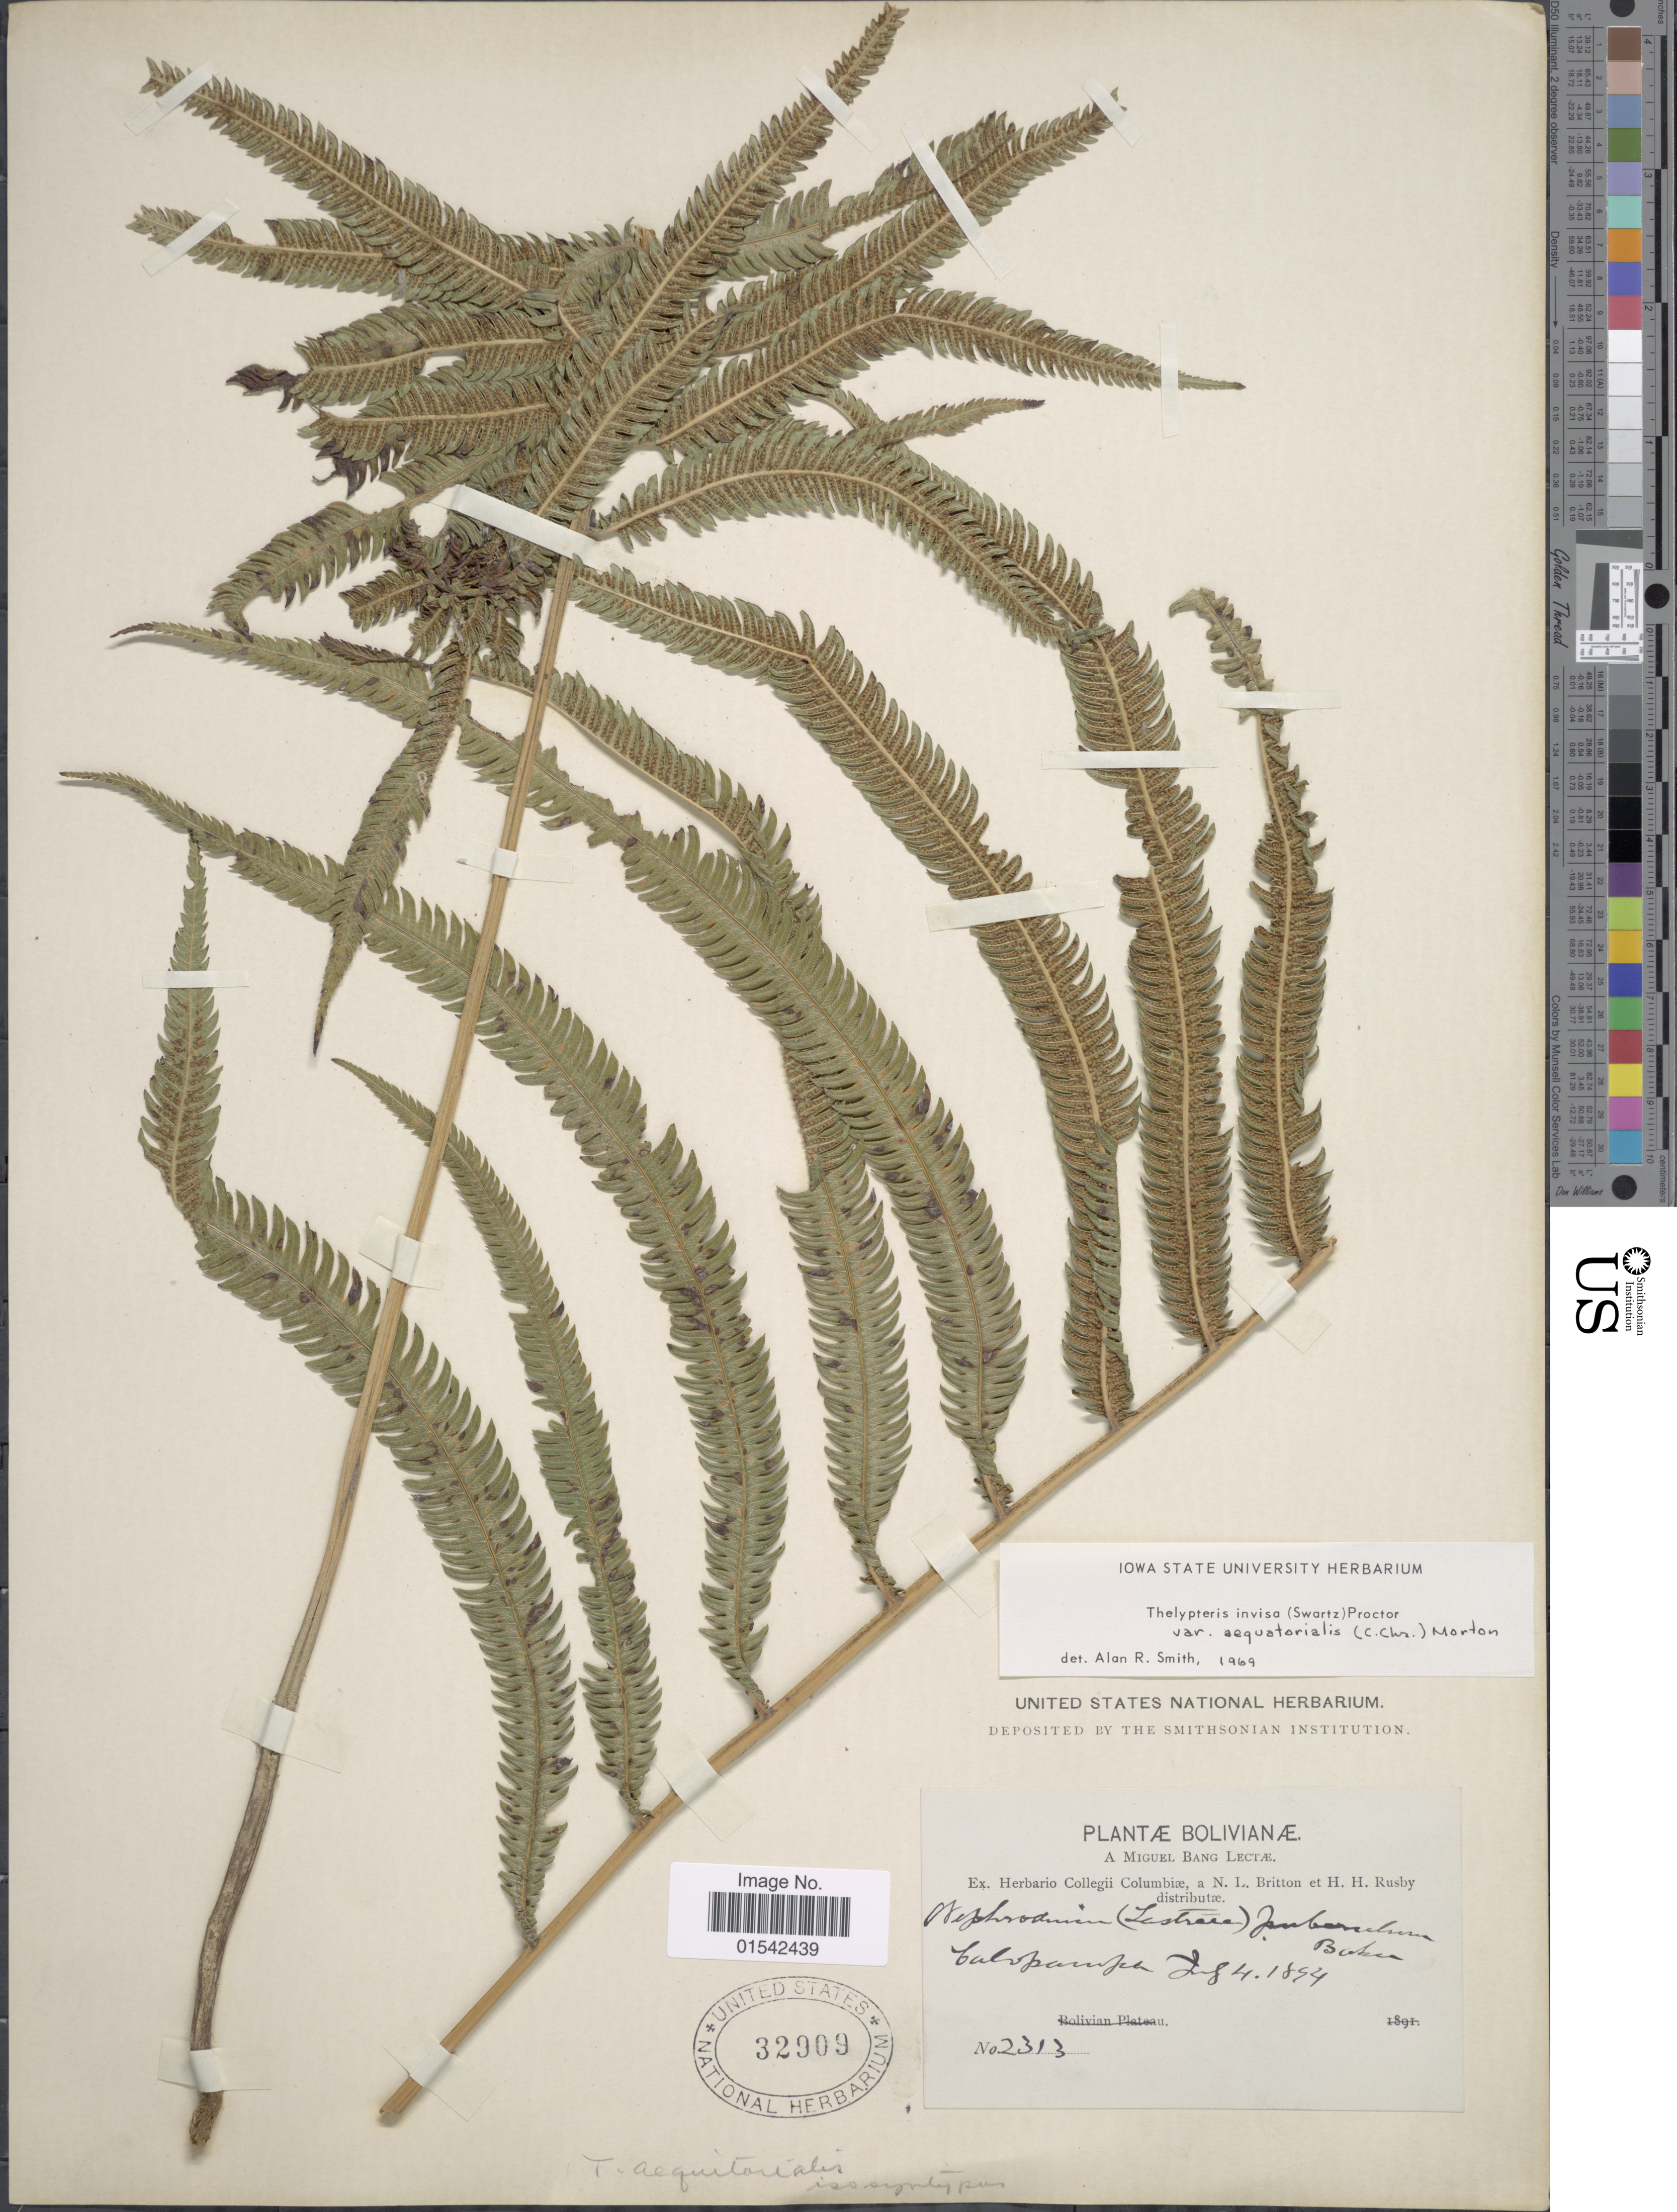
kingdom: Plantae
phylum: Tracheophyta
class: Polypodiopsida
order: Polypodiales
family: Thelypteridaceae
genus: Cyclosorus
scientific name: Cyclosorus clivalis (A.R. Sm.) comb. nov., ined 2015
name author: (A.R. Sm.)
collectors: M. Bang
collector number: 2313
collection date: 1894-07-04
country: Bolivia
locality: Calopampa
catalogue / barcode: US 32909